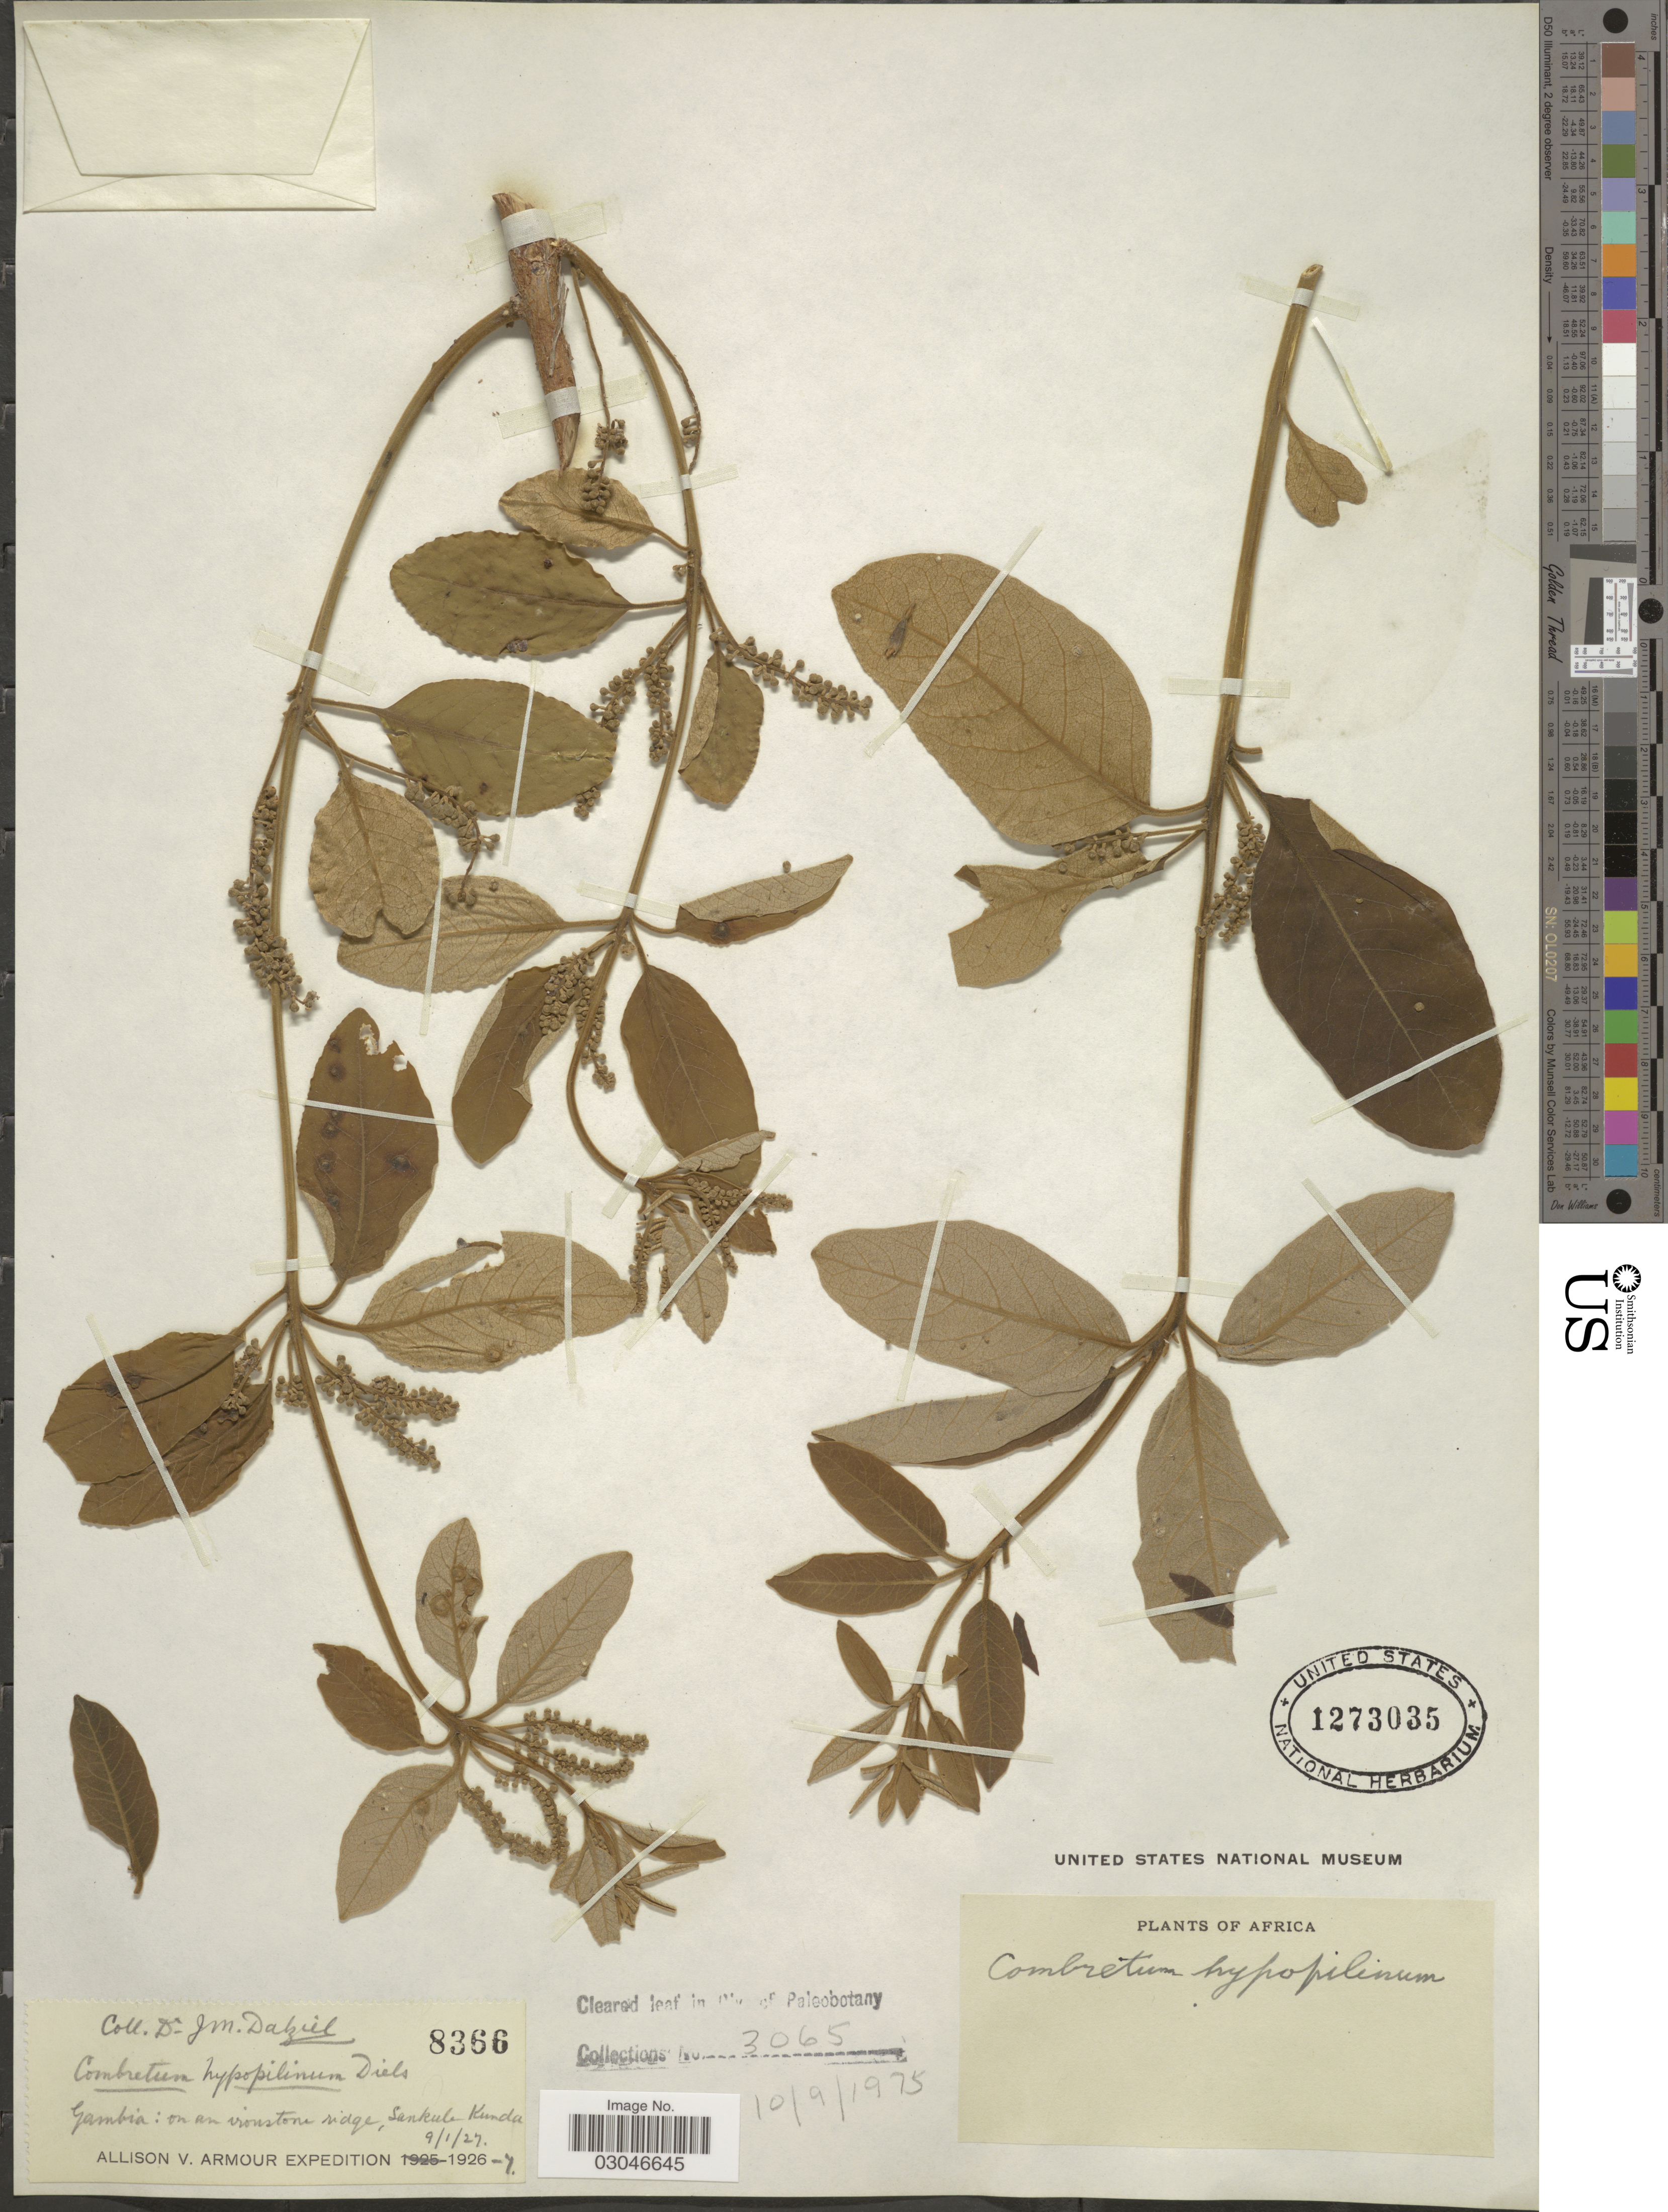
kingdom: Plantae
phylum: Tracheophyta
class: Magnoliopsida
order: Myrtales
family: Combretaceae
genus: Combretum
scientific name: Combretum hypopilinum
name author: Diels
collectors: J. Dalziel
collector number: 8366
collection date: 1927-01-09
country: Gambia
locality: On an ironstone ridge, Sankula Kunda.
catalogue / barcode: US 1273035